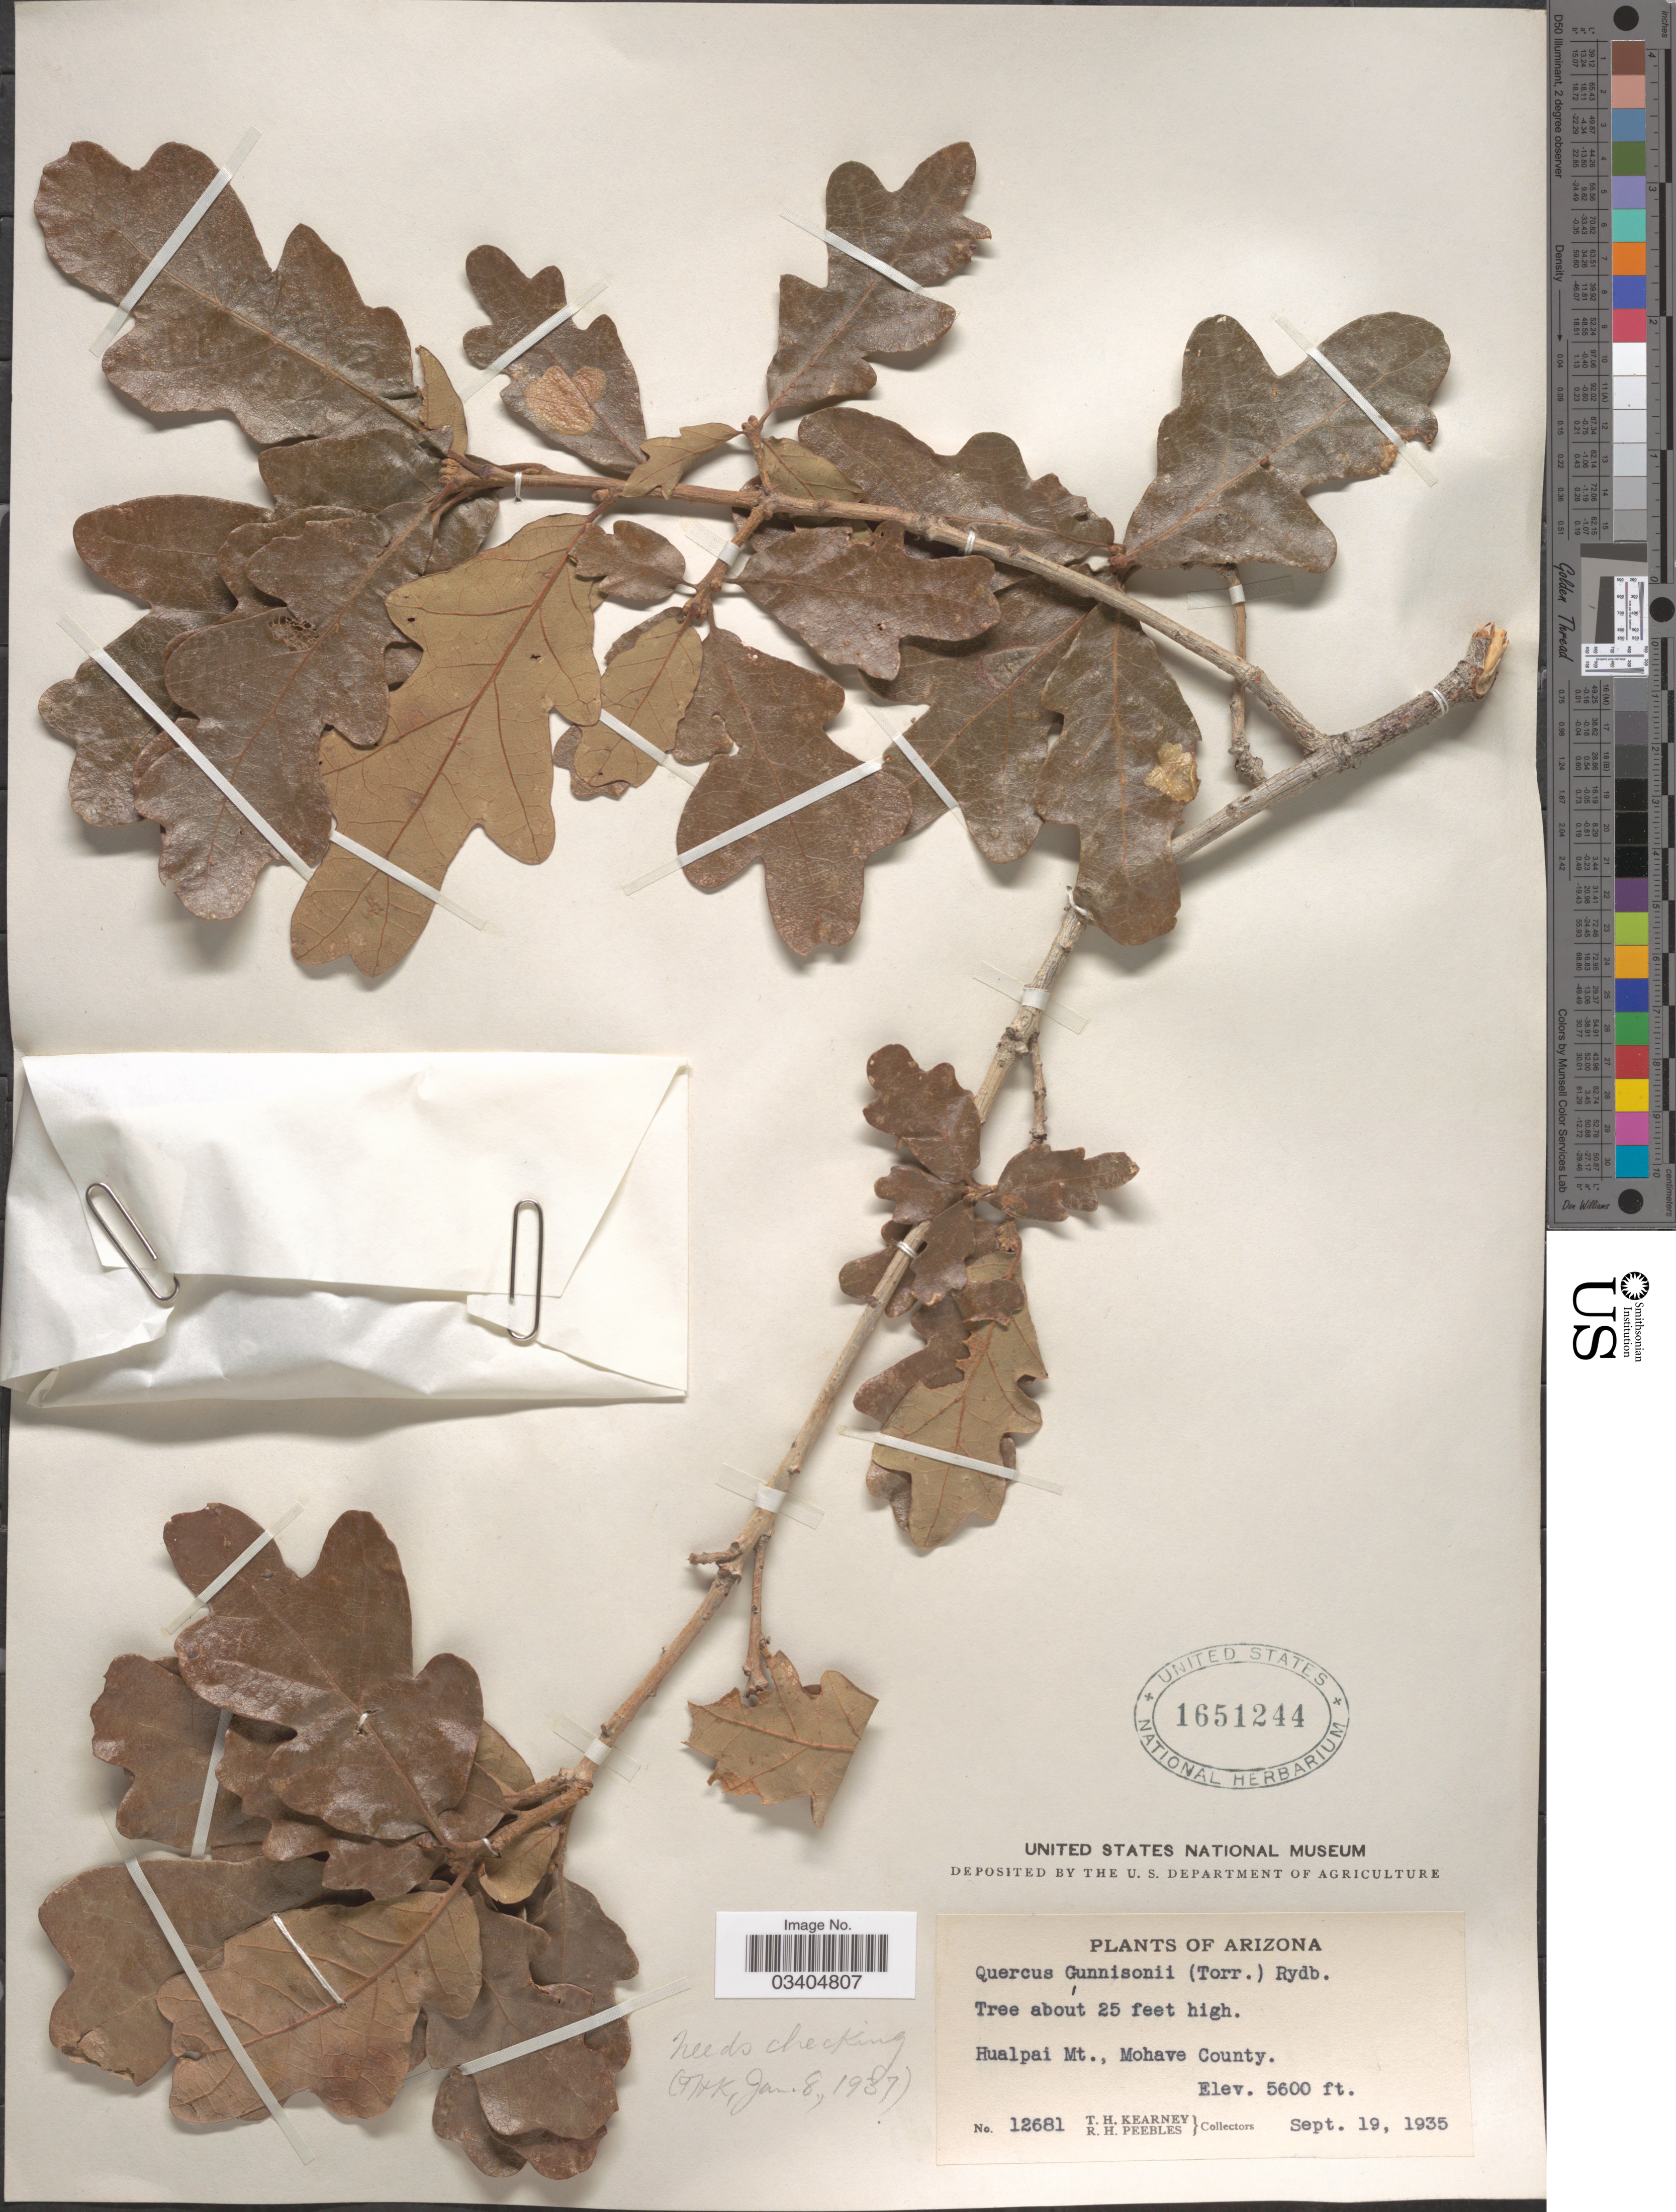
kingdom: Plantae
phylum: Tracheophyta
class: Magnoliopsida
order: Fagales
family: Fagaceae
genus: Quercus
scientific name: Quercus gambelii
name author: Nutt.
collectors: T. H. Kearney & R. H. Peebles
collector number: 12681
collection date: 1935-09-19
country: United States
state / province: Arizona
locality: Hualpai Mt., Mohave County.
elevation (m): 1707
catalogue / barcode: US 1651244